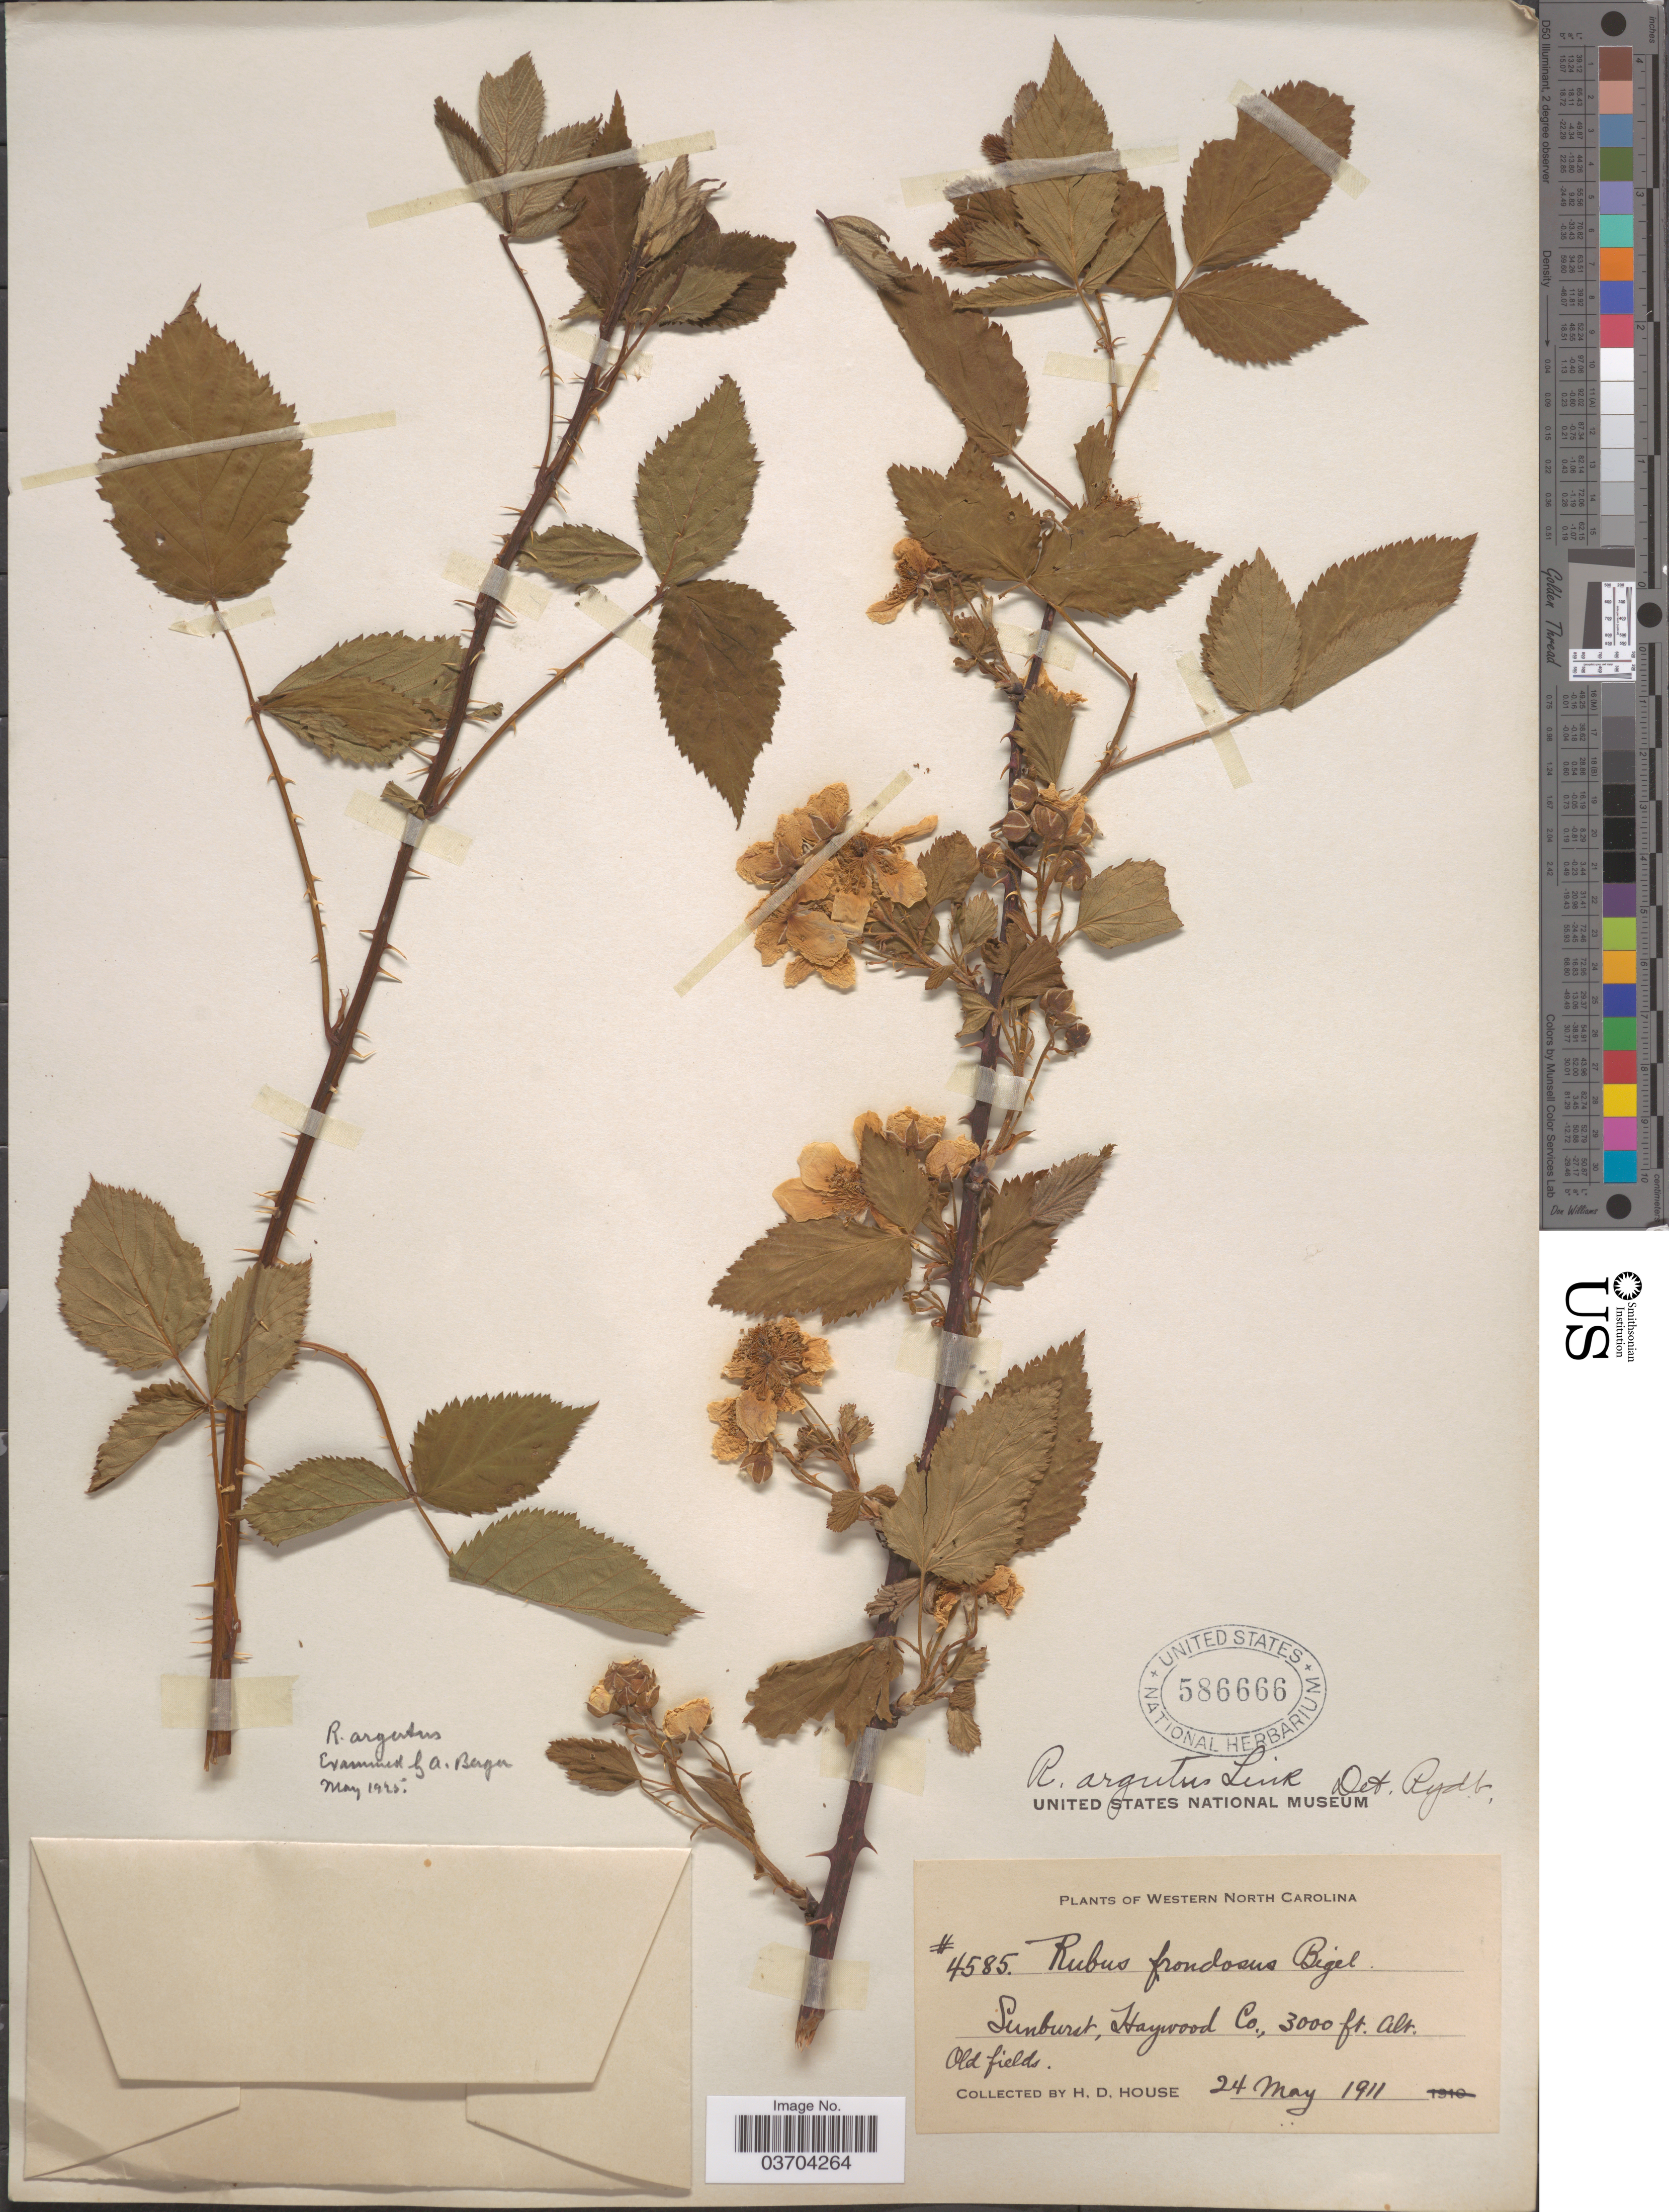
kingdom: Plantae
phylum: Tracheophyta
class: Magnoliopsida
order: Rosales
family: Rosaceae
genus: Rubus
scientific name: Rubus argutus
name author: Link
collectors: H. D. House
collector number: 4585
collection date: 1911-05-24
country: United States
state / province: North Carolina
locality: Western North Carolina. Sunburst, Haywood Co.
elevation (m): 914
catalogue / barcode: US 586666